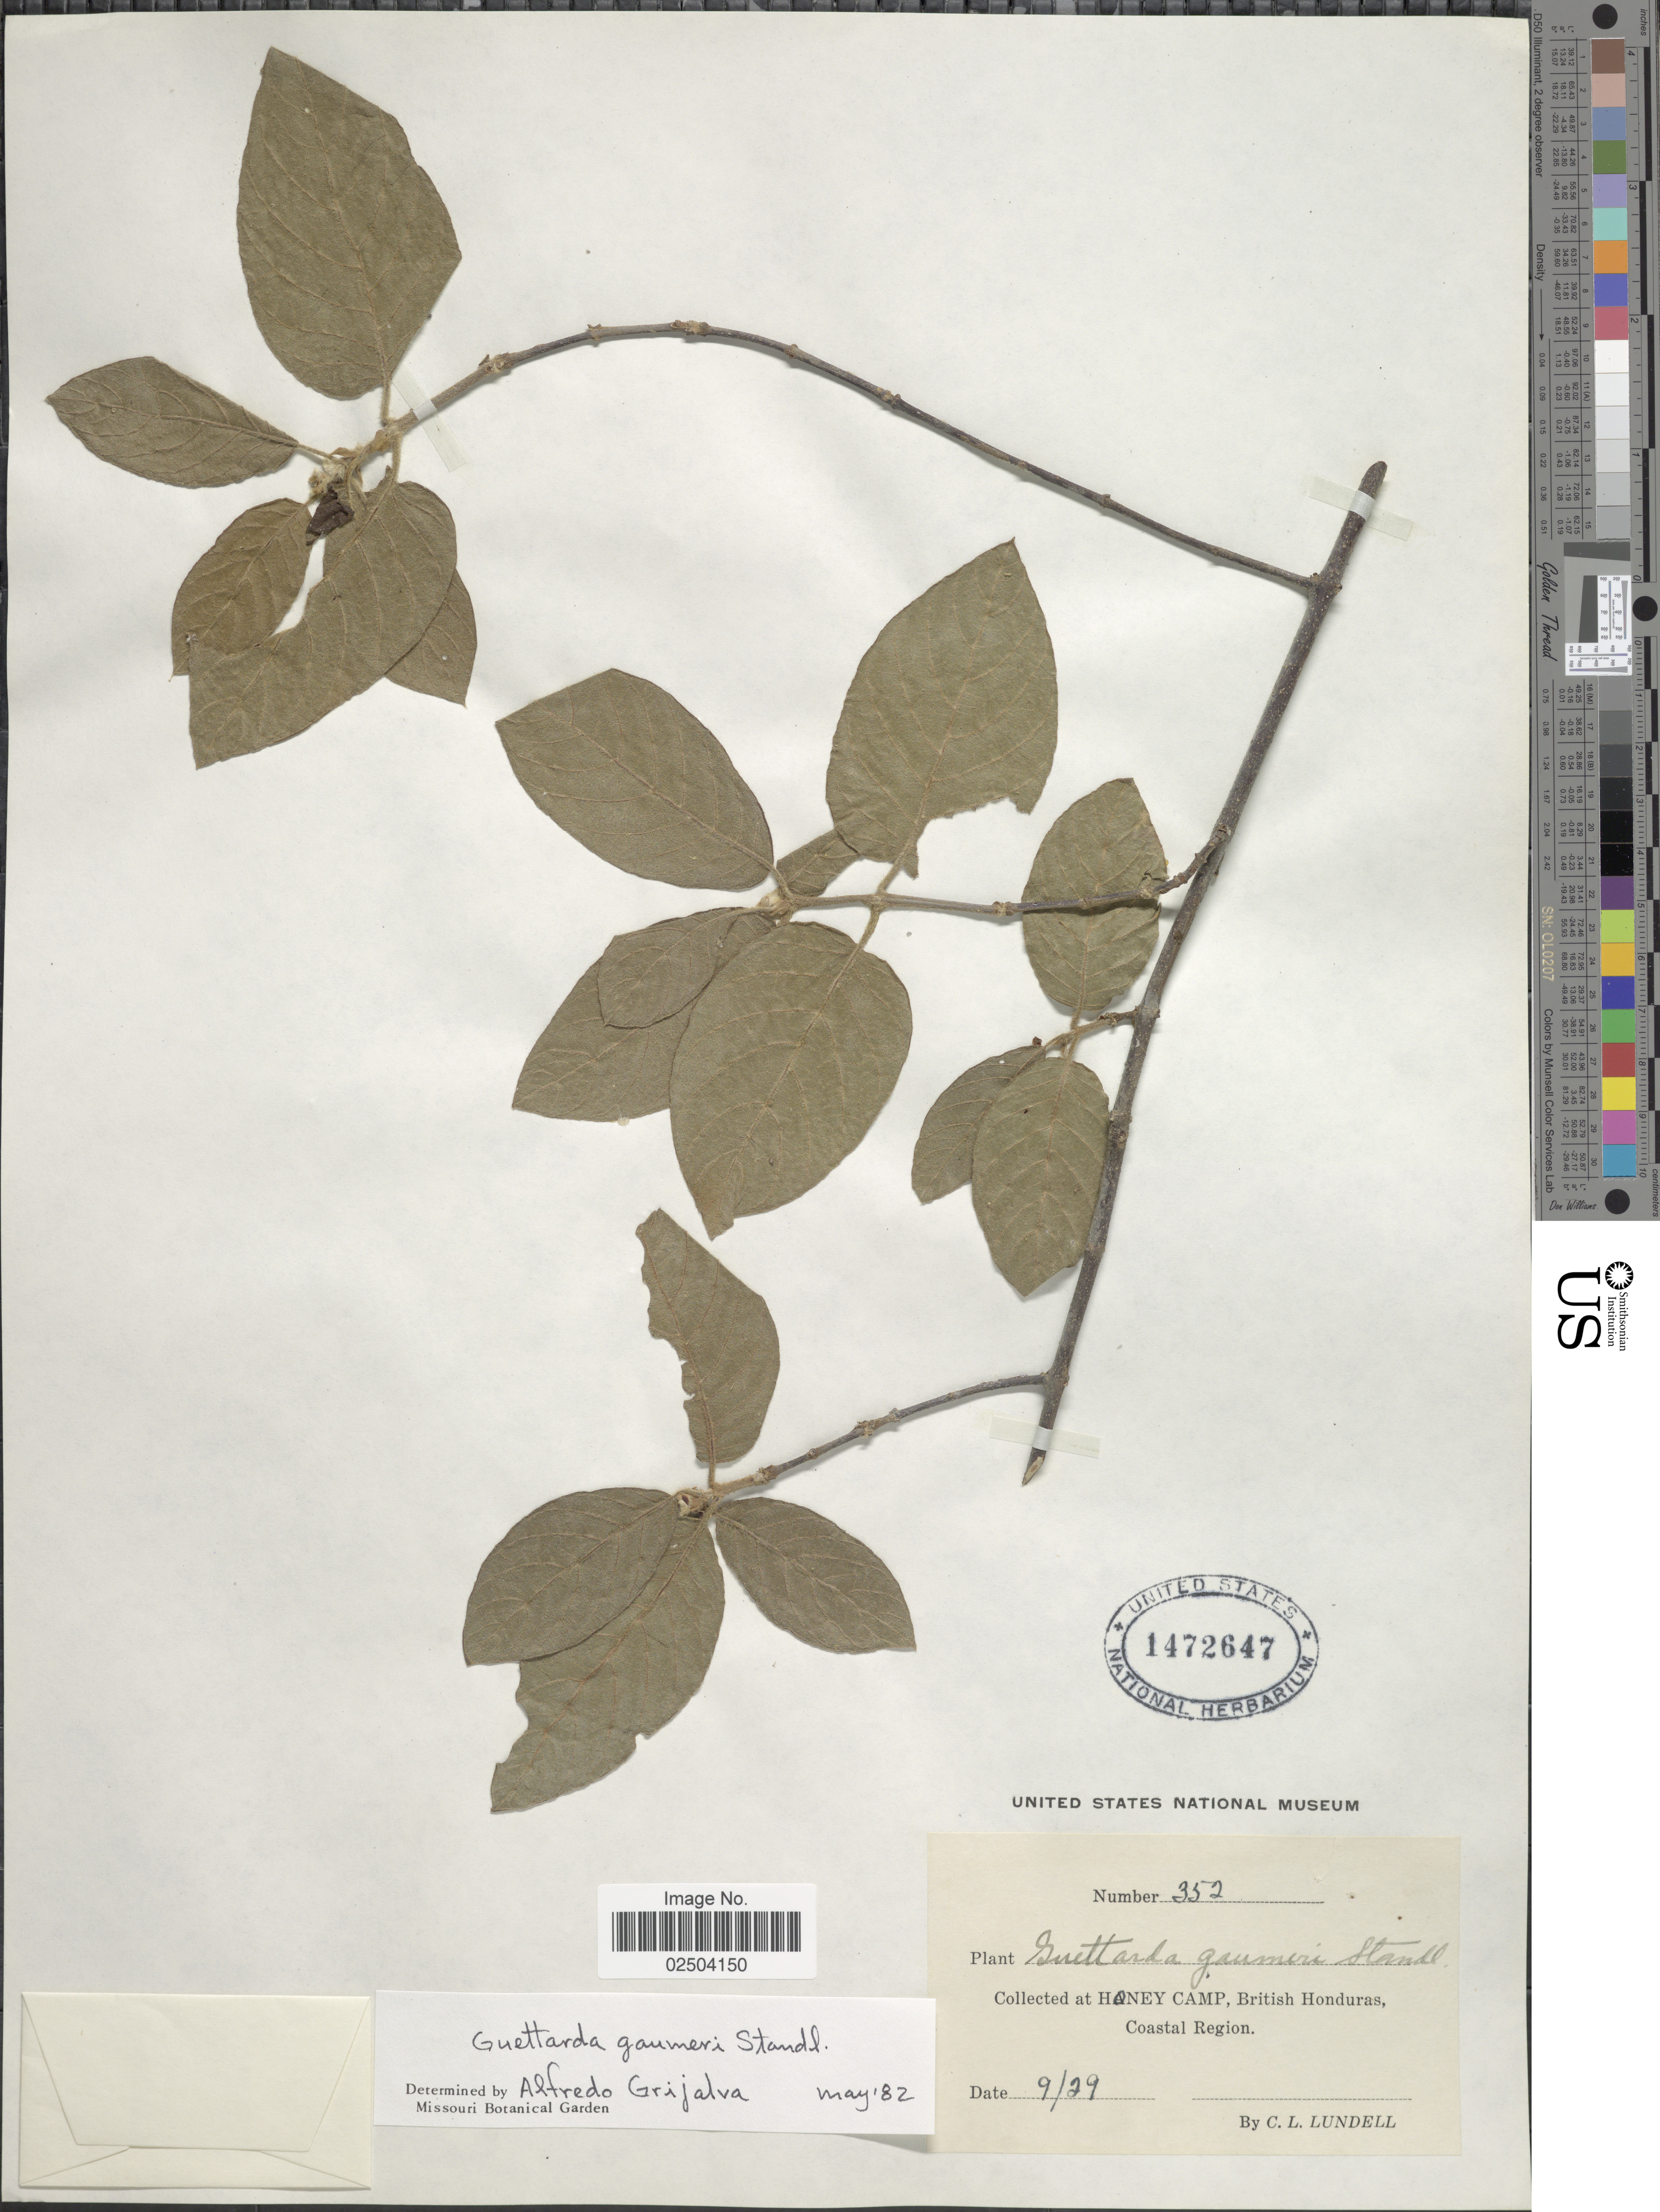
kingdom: Plantae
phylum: Tracheophyta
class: Magnoliopsida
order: Gentianales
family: Rubiaceae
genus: Guettarda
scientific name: Guettarda gaumeri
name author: Standl.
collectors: C. L. Lundell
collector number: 352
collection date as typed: Transcribed d/m/y: /9/29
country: Belize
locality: Honey Camp, British Honduras, Coastal Region.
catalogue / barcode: US 1472647